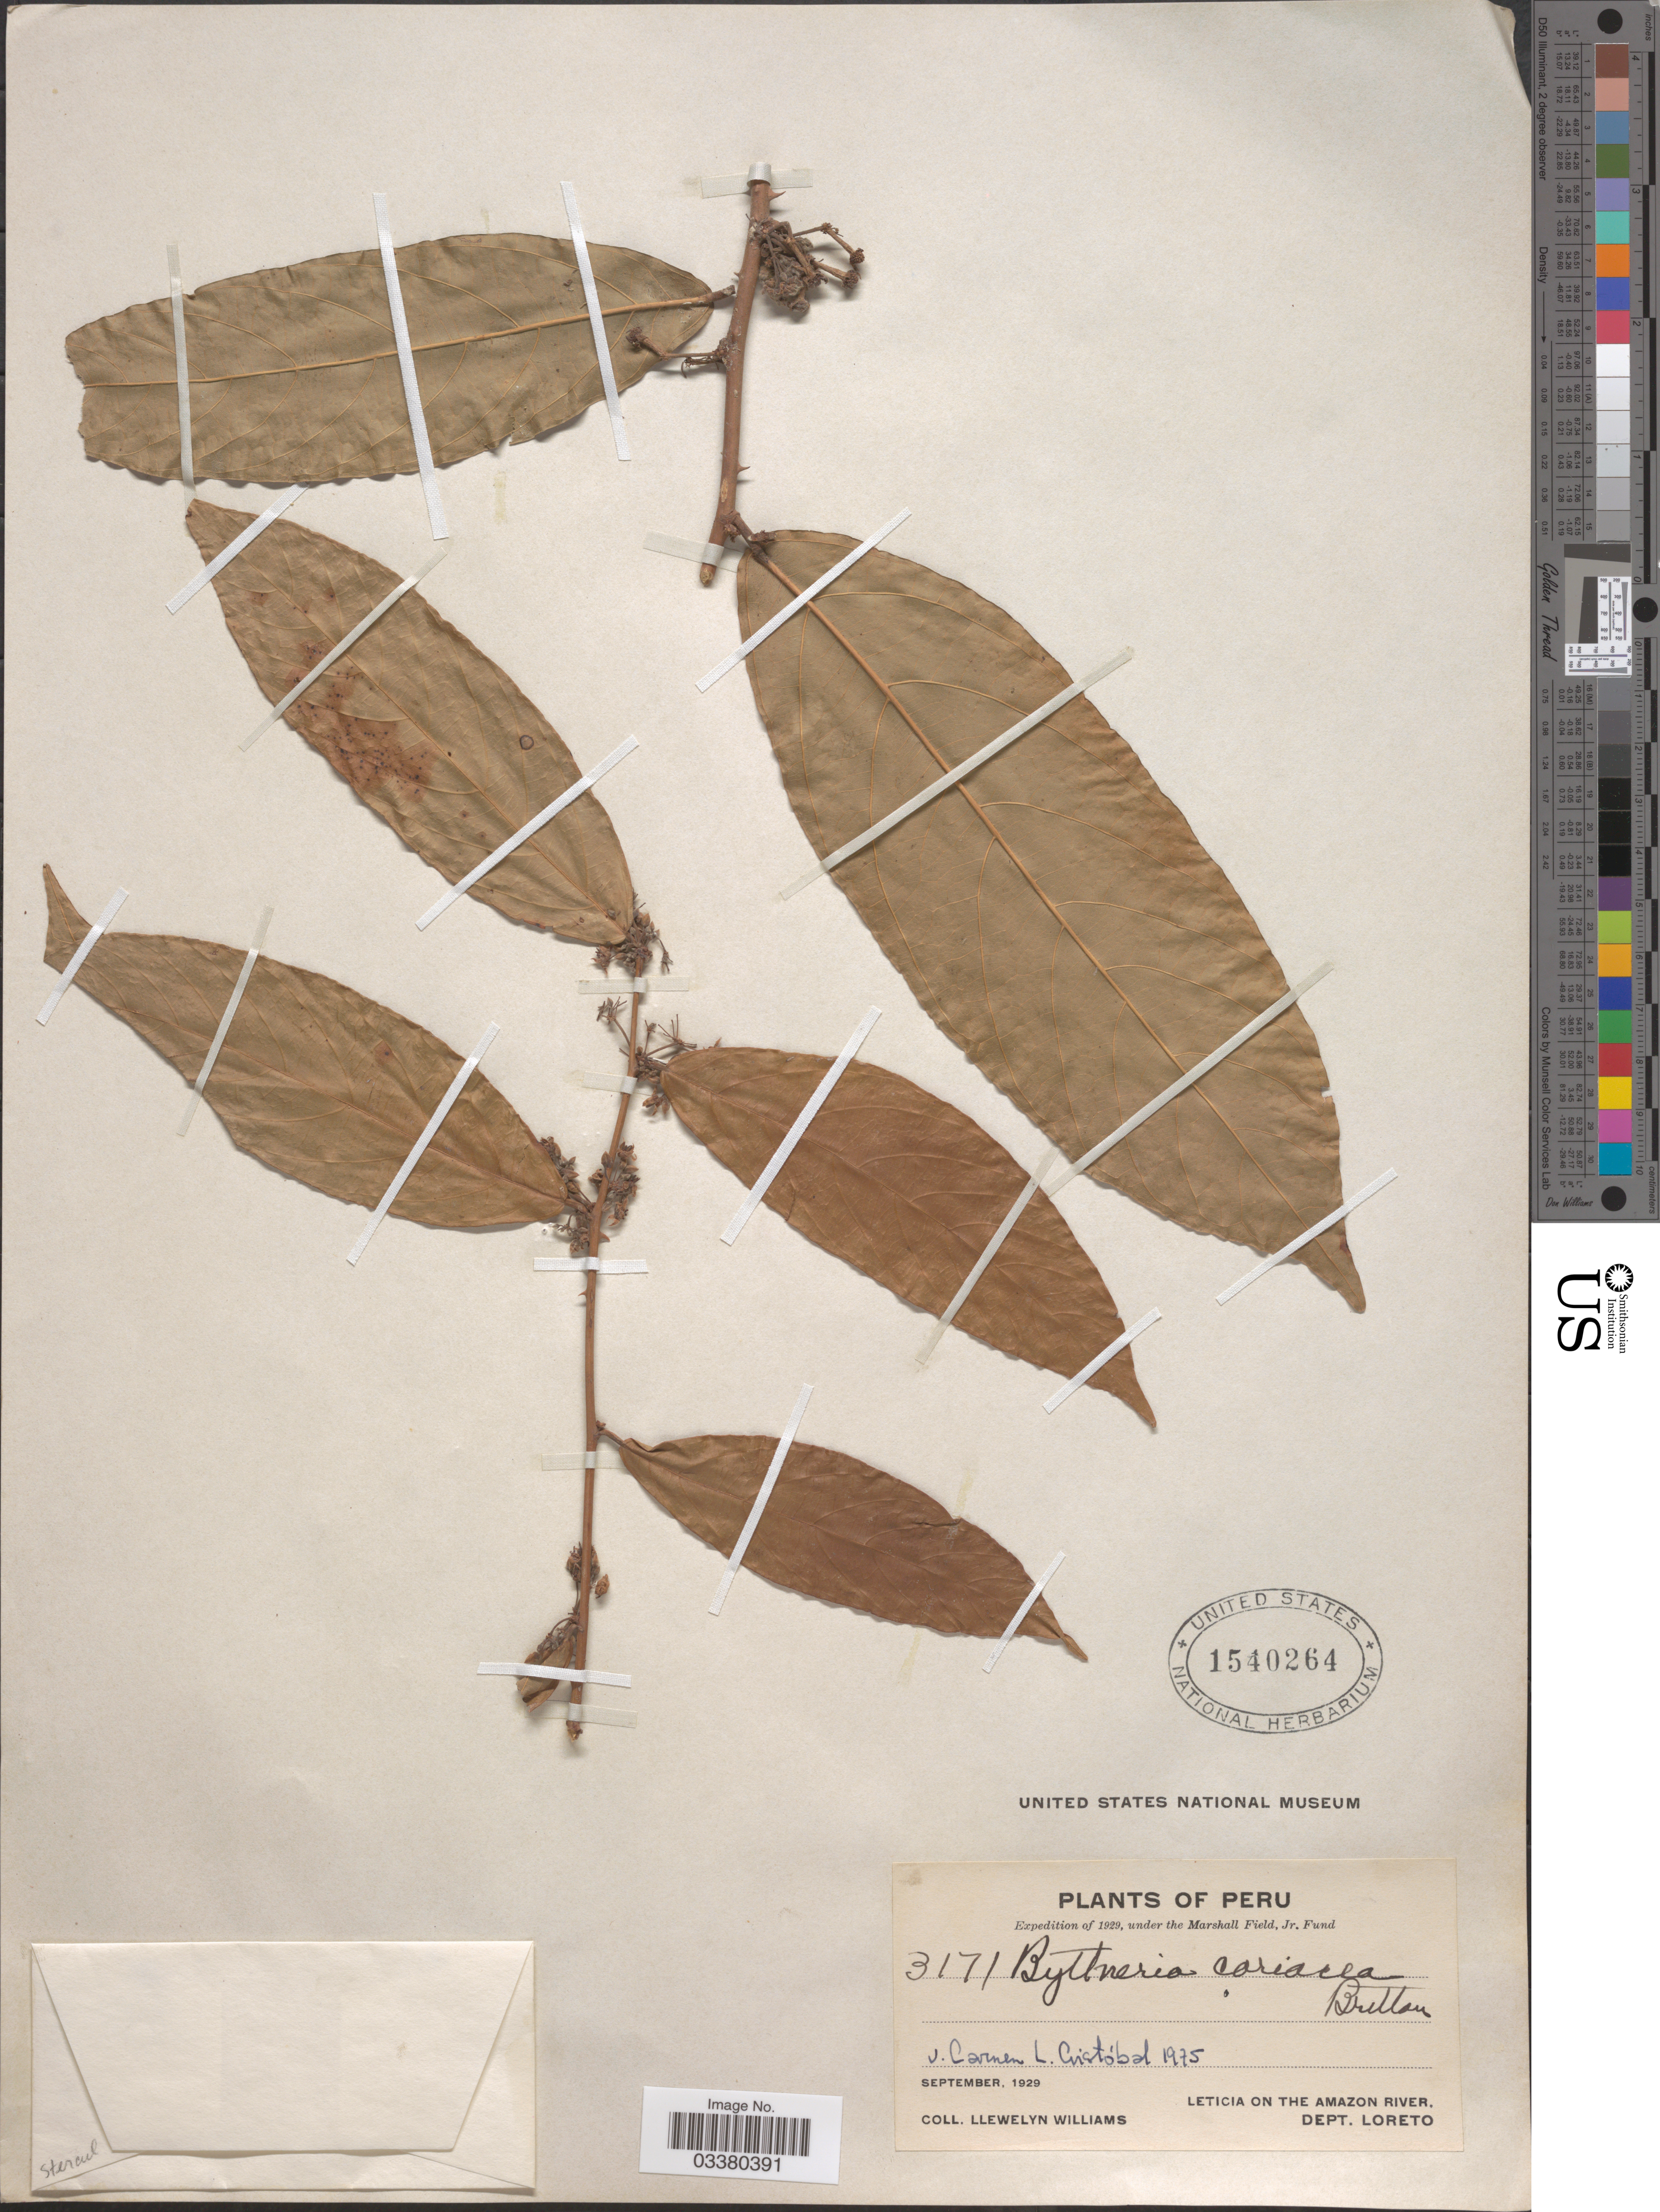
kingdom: Plantae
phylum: Tracheophyta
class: Magnoliopsida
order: Malvales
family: Malvaceae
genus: Byttneria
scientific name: Byttneria coriacea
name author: Britton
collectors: Ll. Williams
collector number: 3171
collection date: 1929-09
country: Peru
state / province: Loreto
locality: Leticia on the Amazon River. Dept. Loreto.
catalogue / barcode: US 1540264